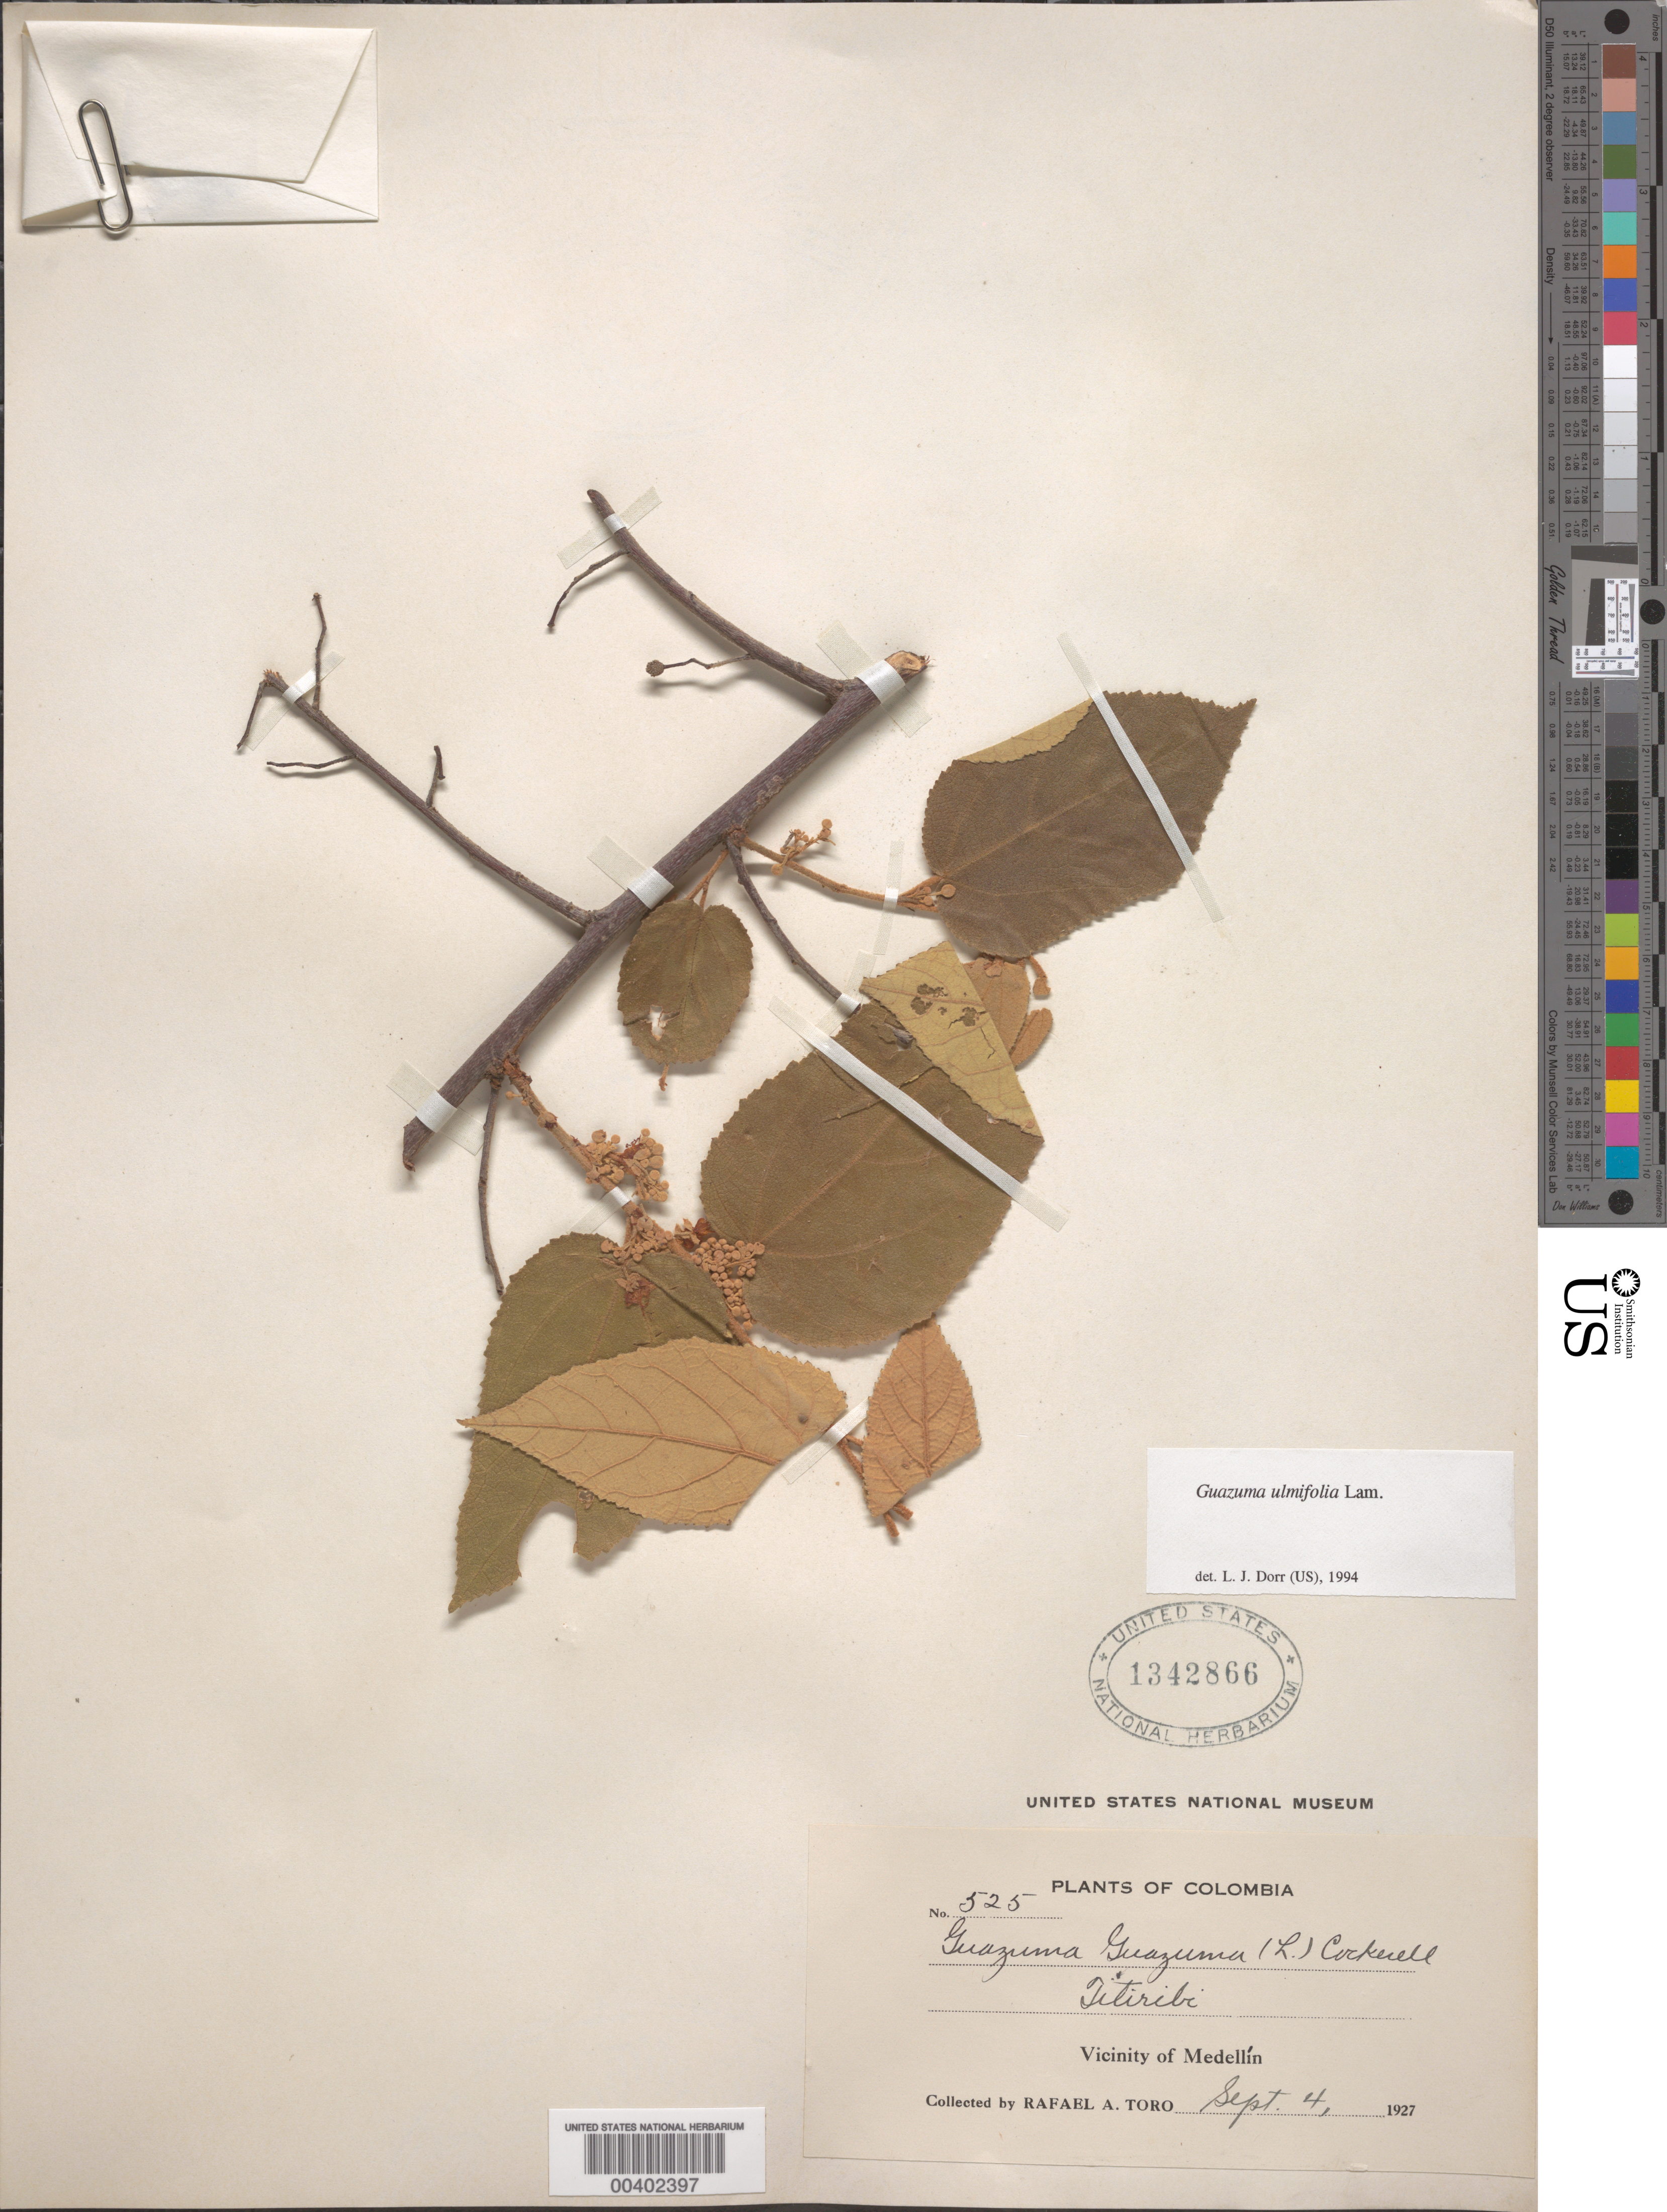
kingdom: Plantae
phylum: Tracheophyta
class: Magnoliopsida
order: Malvales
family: Malvaceae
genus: Guazuma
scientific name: Guazuma ulmifolia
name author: Lam.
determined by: Dorr, L. J., (BOT), Smithsonian Institution - National Museum of Natural History (UNITED STATES)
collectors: R. A. Toro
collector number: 525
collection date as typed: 04 Sep 1927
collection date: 1927-09-04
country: Colombia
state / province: Antioquia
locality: Titiribi, vicinity of Medellín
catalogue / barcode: US 1342866